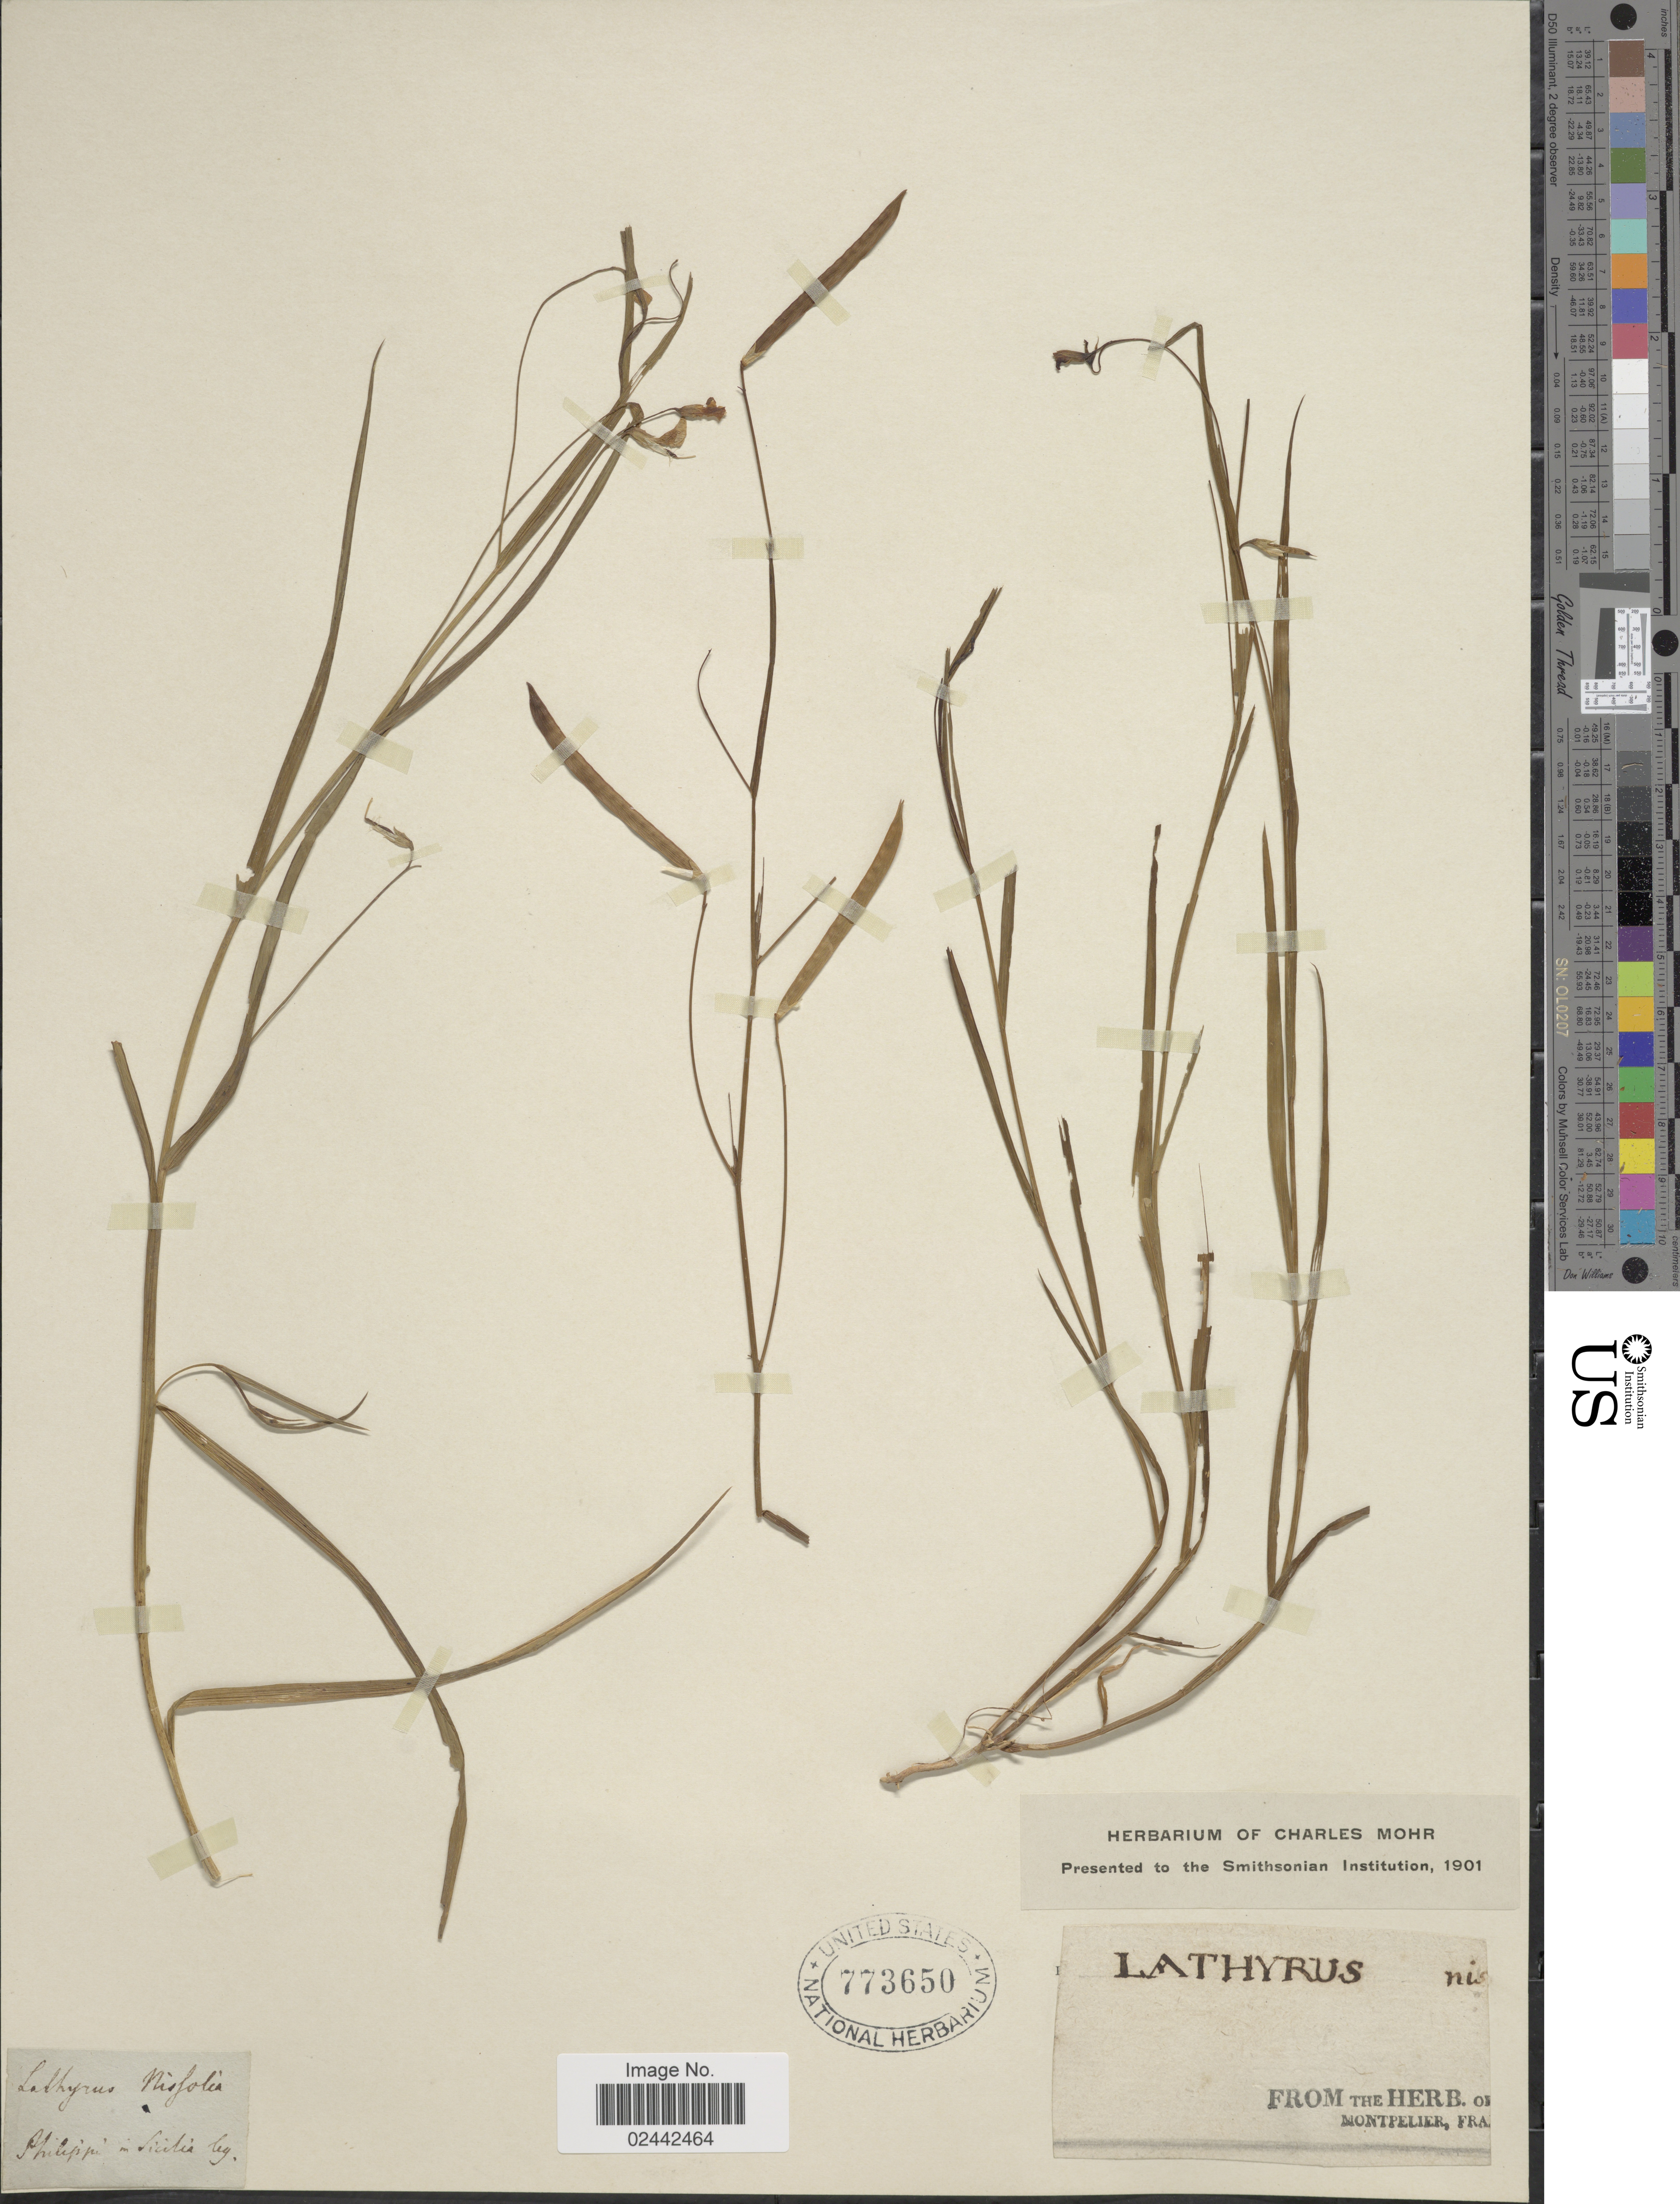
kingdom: Plantae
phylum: Tracheophyta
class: Magnoliopsida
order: Fabales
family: Fabaceae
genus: Lathyrus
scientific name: Lathyrus nissolia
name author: L.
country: Italy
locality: Philippi im Sicilia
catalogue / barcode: US 773650